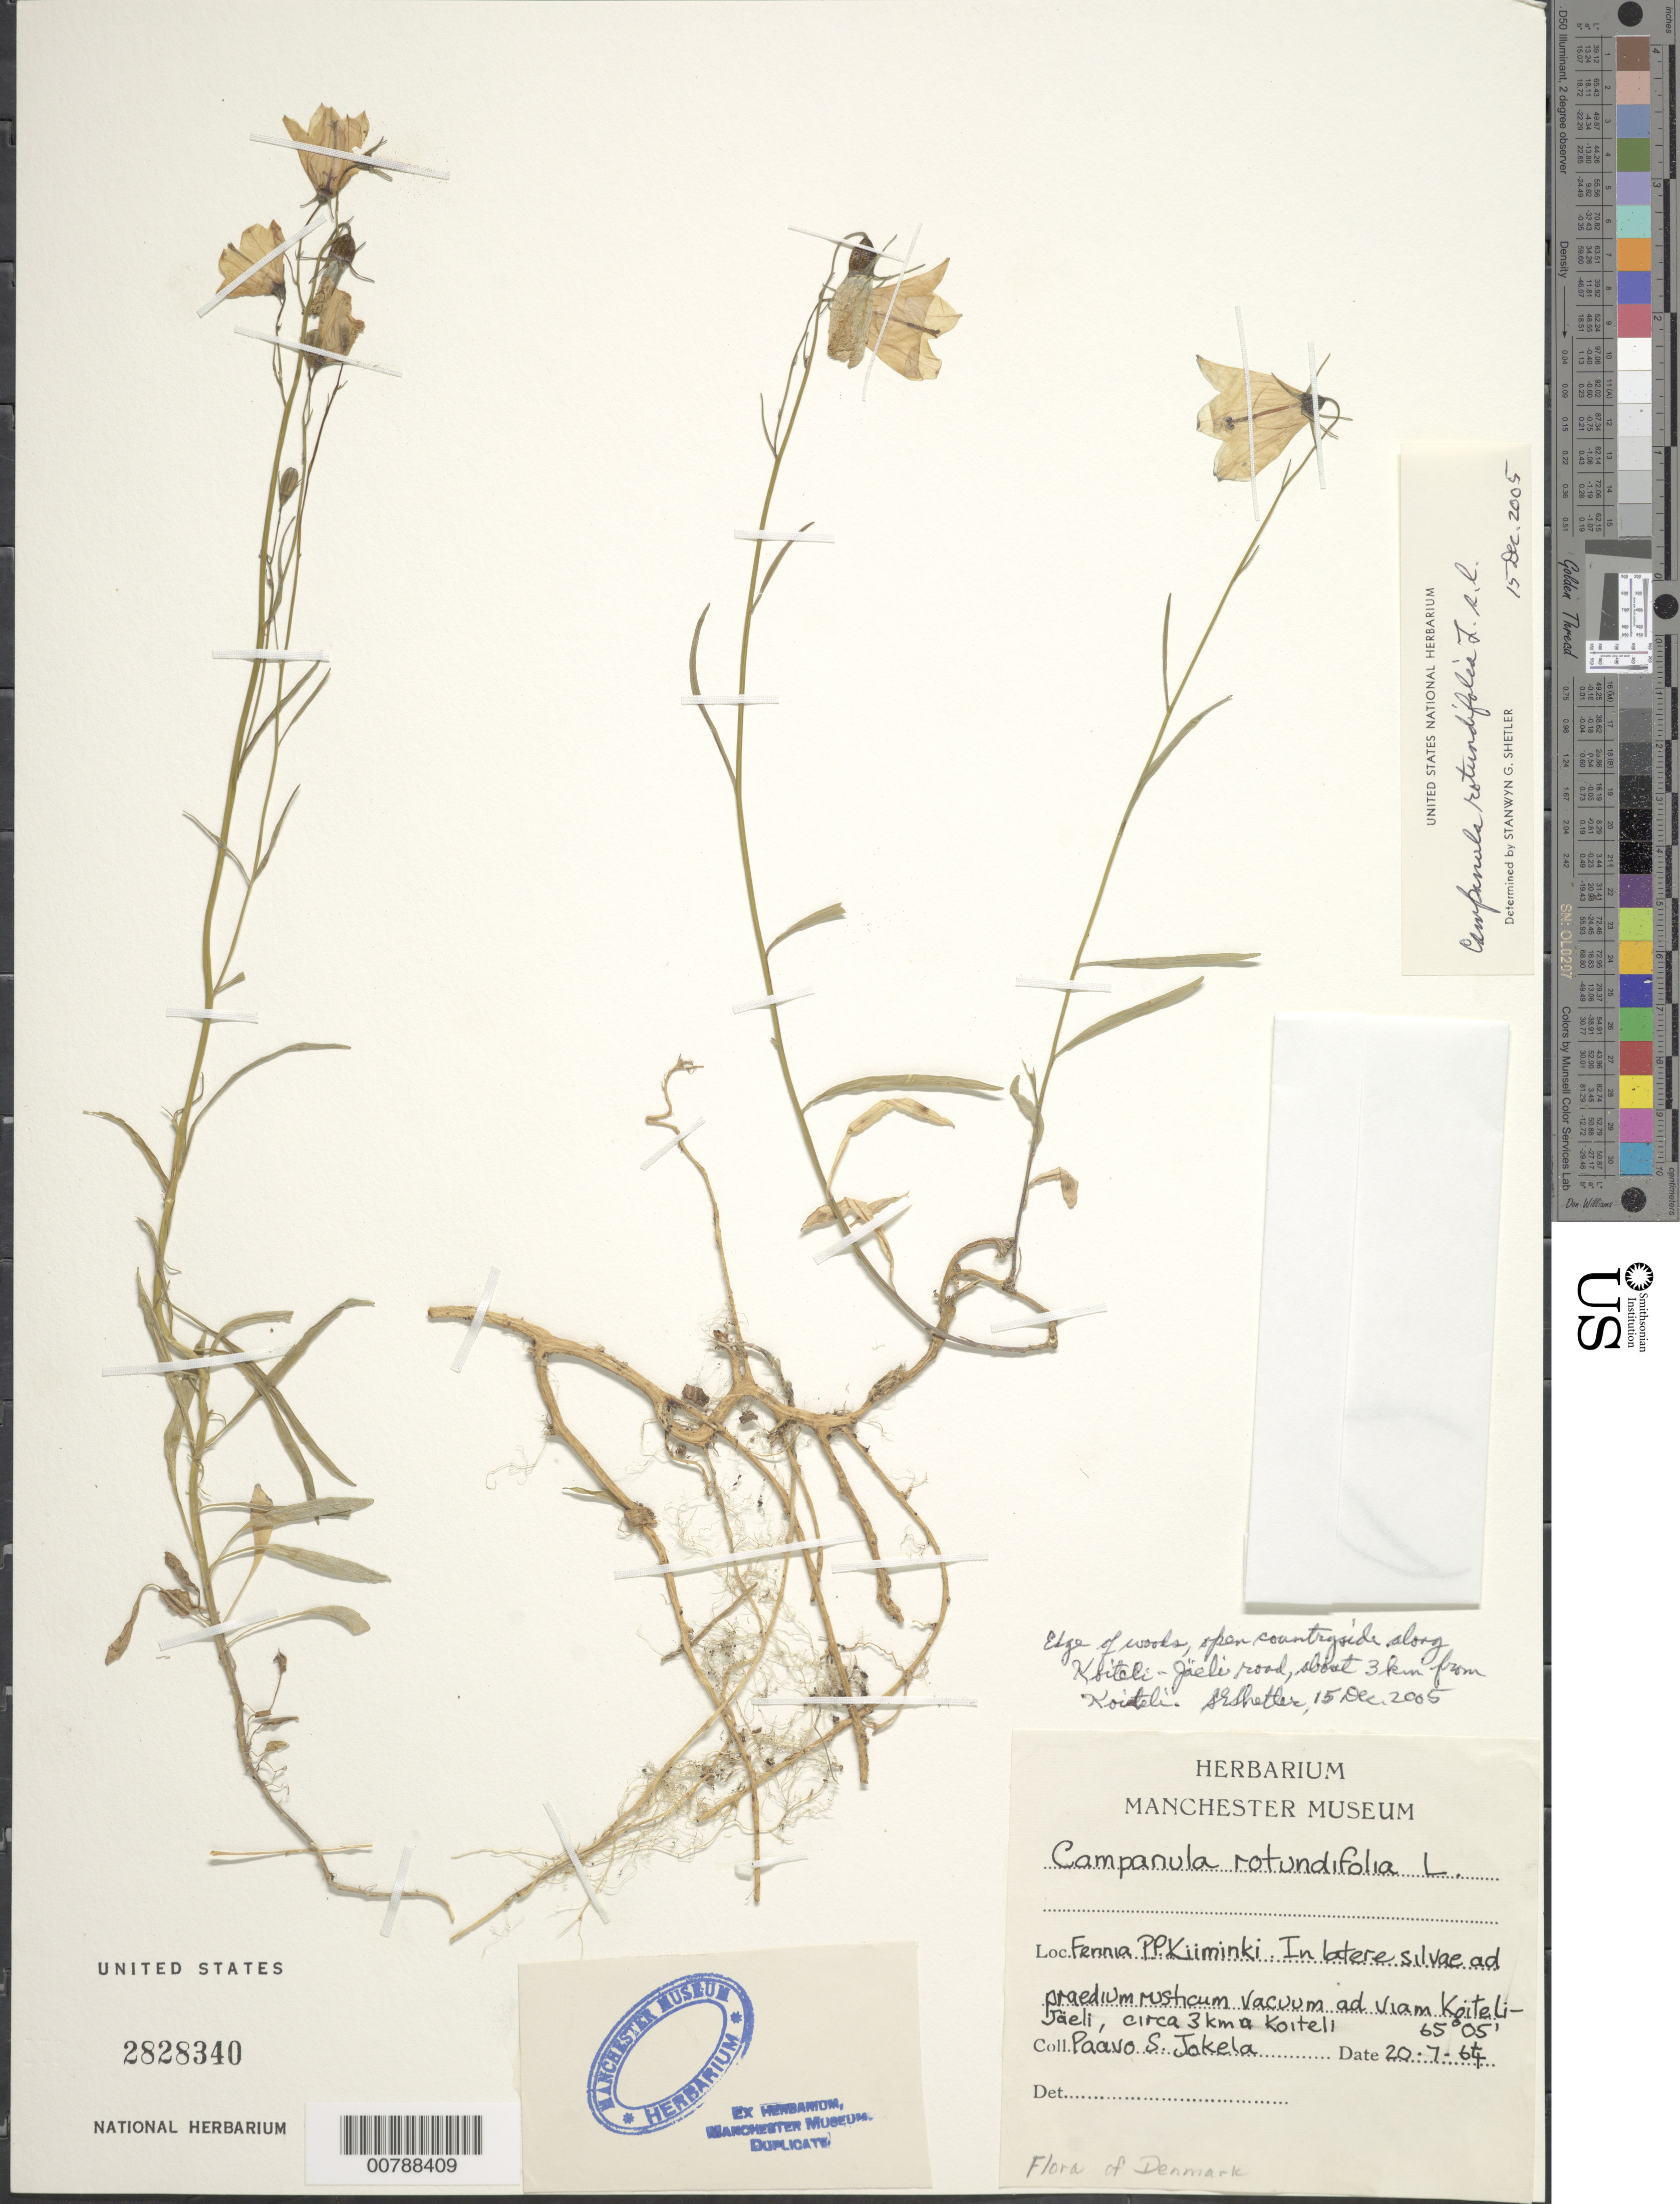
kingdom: Plantae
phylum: Tracheophyta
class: Magnoliopsida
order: Asterales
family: Campanulaceae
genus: Campanula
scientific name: Campanula rotundifolia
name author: L.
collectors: P. Jokela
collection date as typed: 20-7-64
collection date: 1964-07-20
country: Denmark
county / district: Kiiminki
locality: Along Koiteli-Jaeli Road, about 3 km from Koiteli.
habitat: Edge of woods, open countryside.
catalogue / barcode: US 2828340